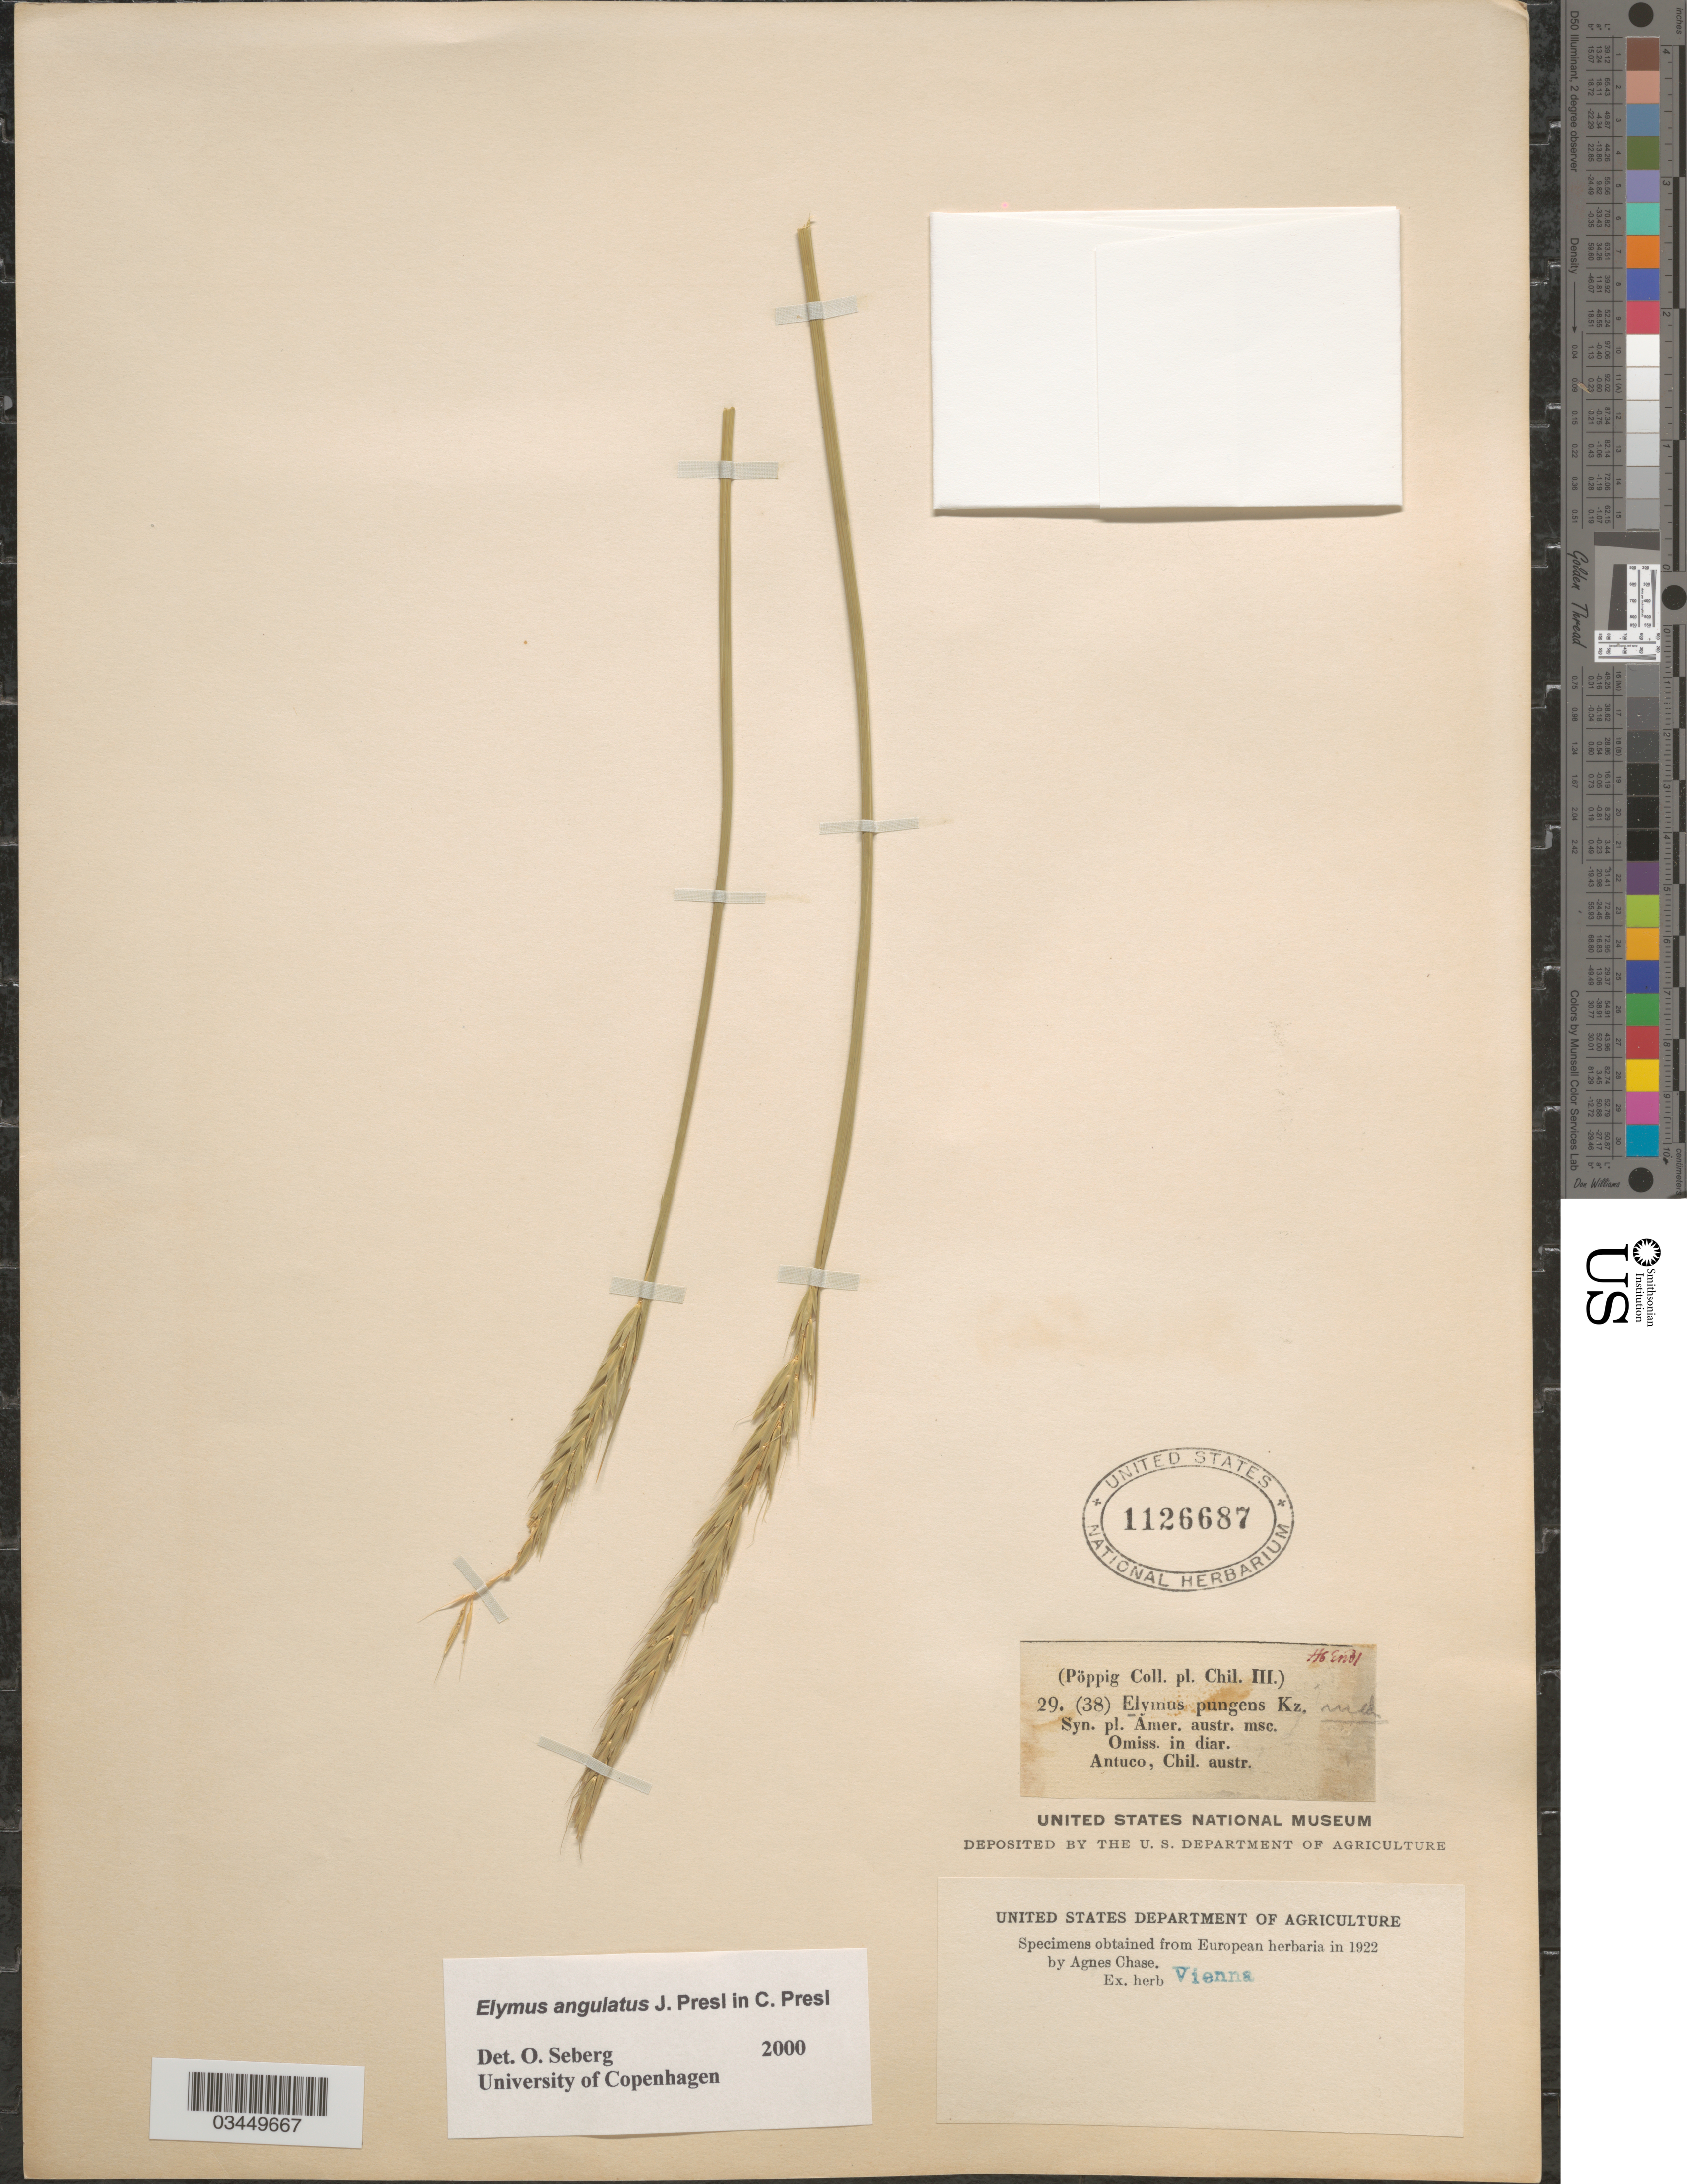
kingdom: Plantae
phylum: Tracheophyta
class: Liliopsida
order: Poales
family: Poaceae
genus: Elymus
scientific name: Elymus angulatus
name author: J. Presl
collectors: -. Poppig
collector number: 29(38)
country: Chile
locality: Antuco, Chil. austr.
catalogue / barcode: US 1126687